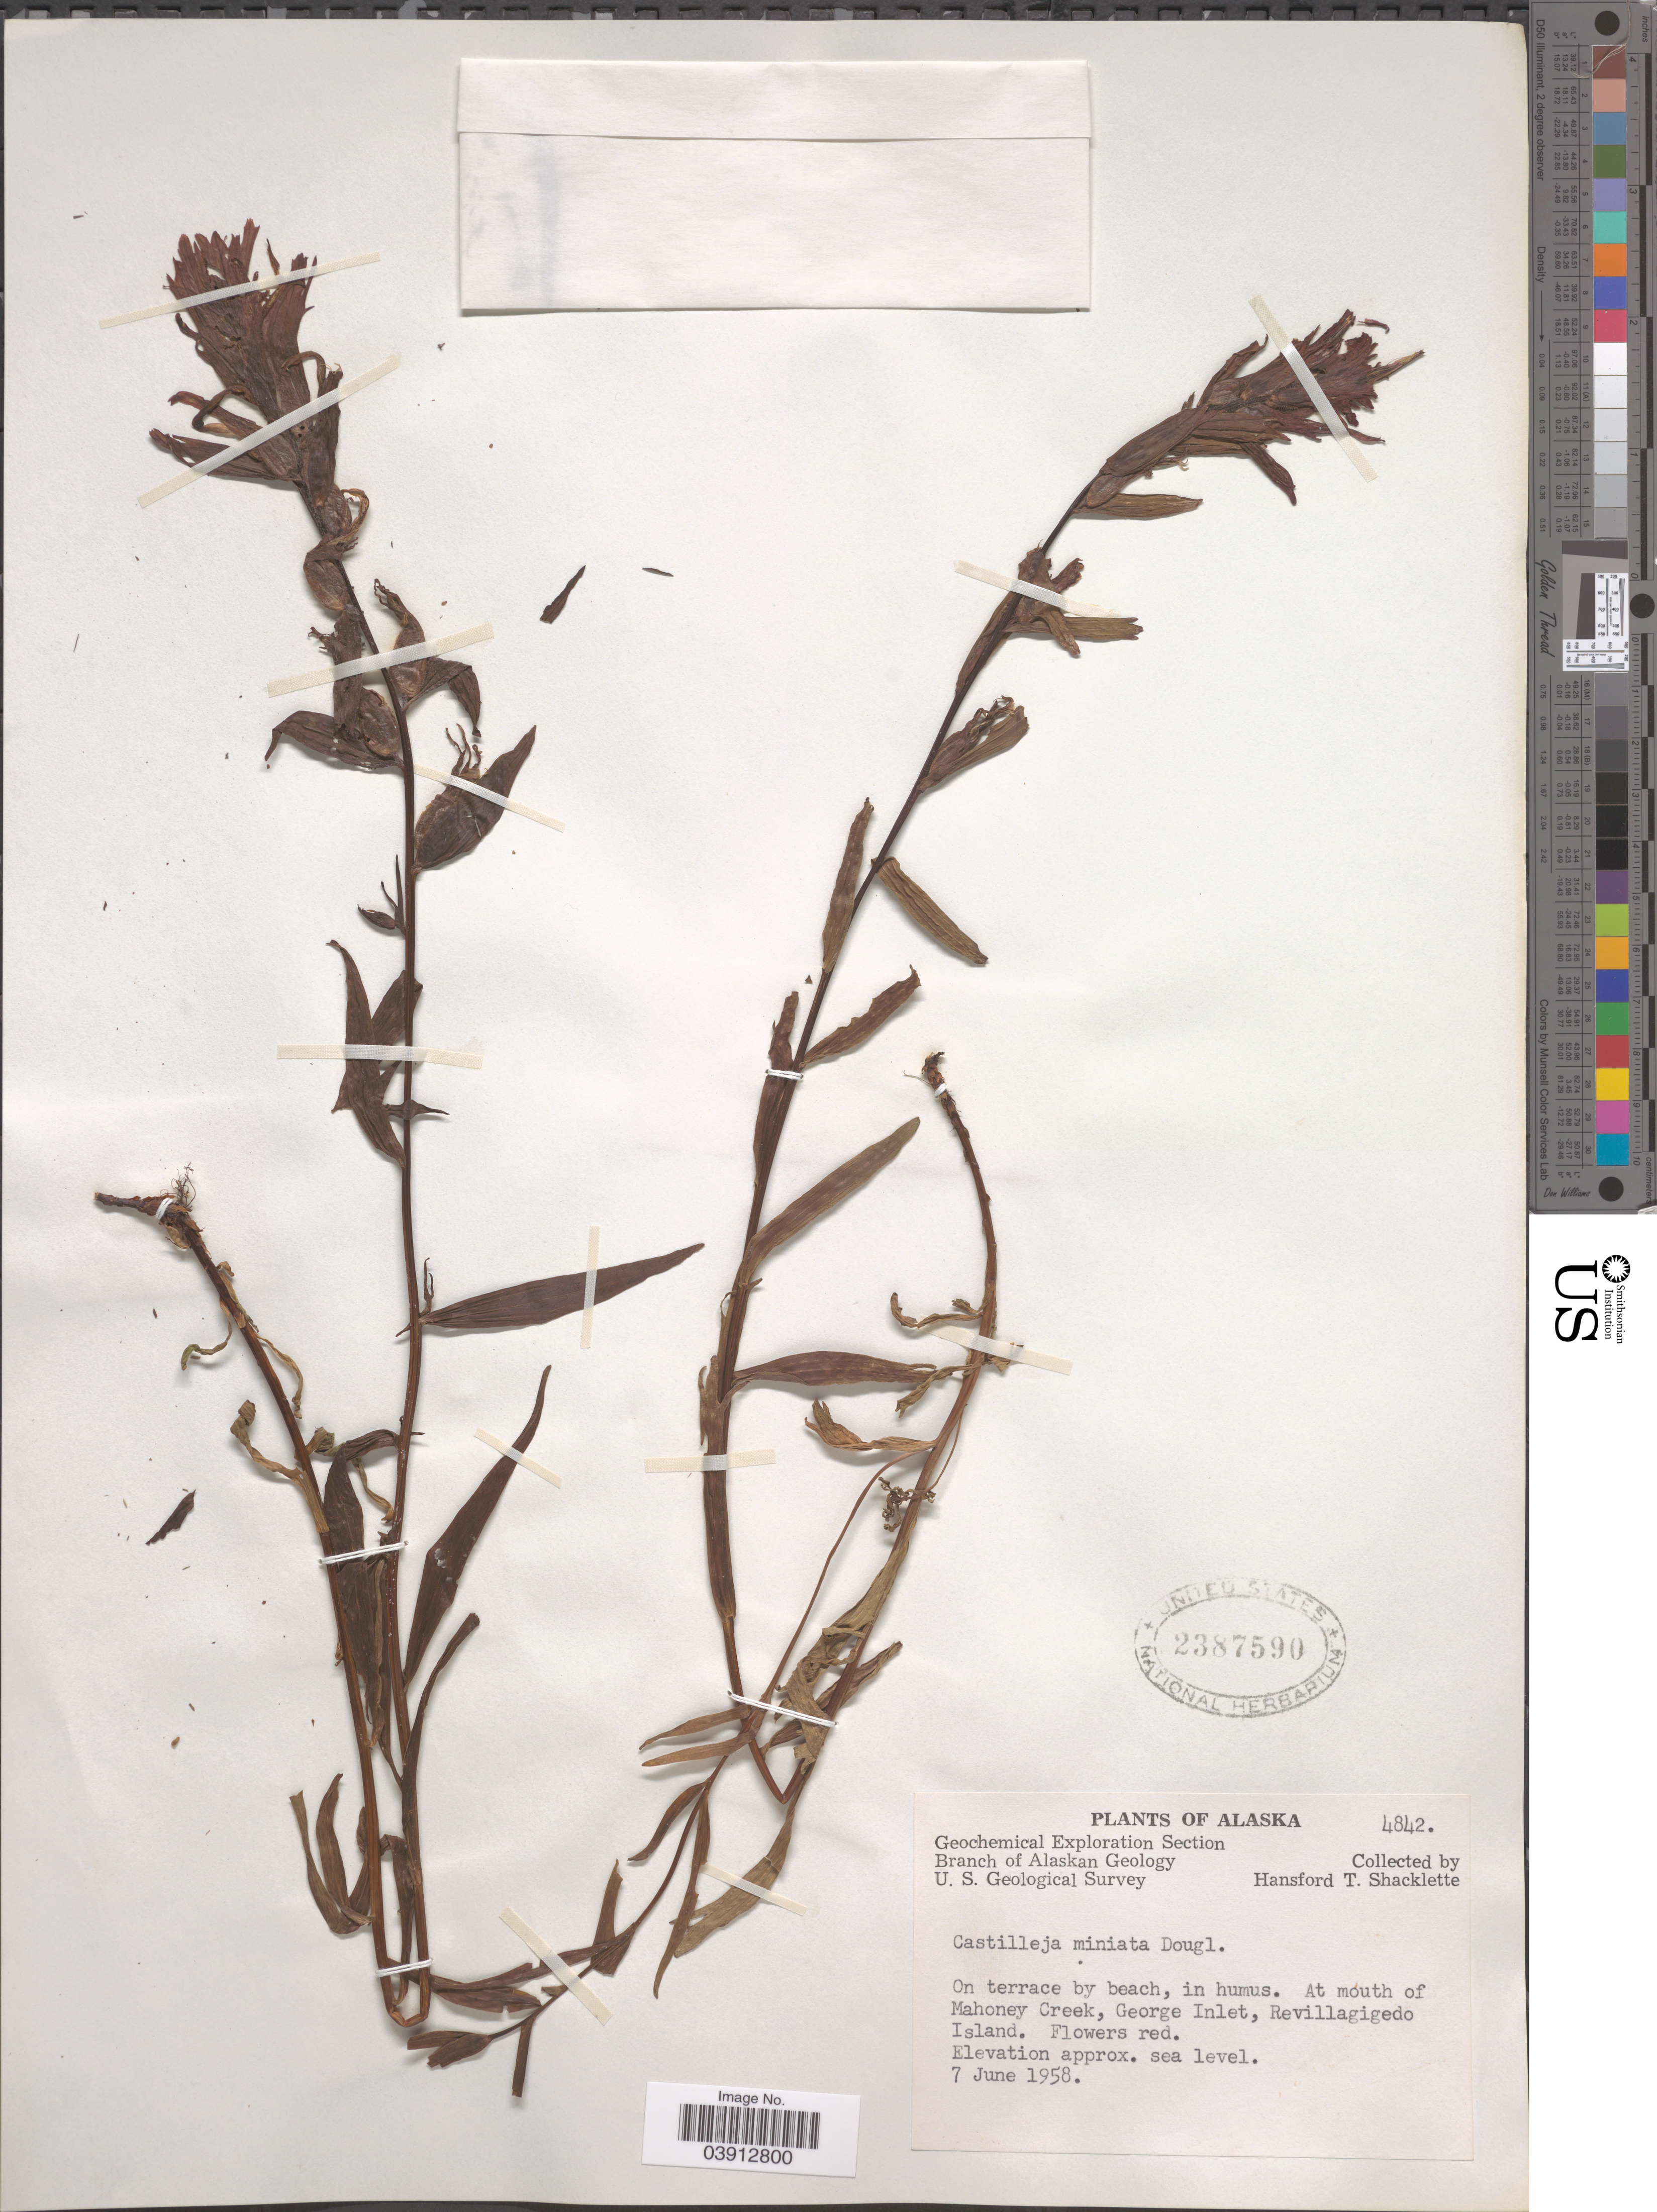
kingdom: Plantae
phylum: Tracheophyta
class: Magnoliopsida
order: Lamiales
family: Orobanchaceae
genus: Castilleja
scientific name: Castilleja miniata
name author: Douglas ex Hook.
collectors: H. Shacklette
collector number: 4842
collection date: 1958-06-07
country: United States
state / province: Alaska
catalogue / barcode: US 2387590